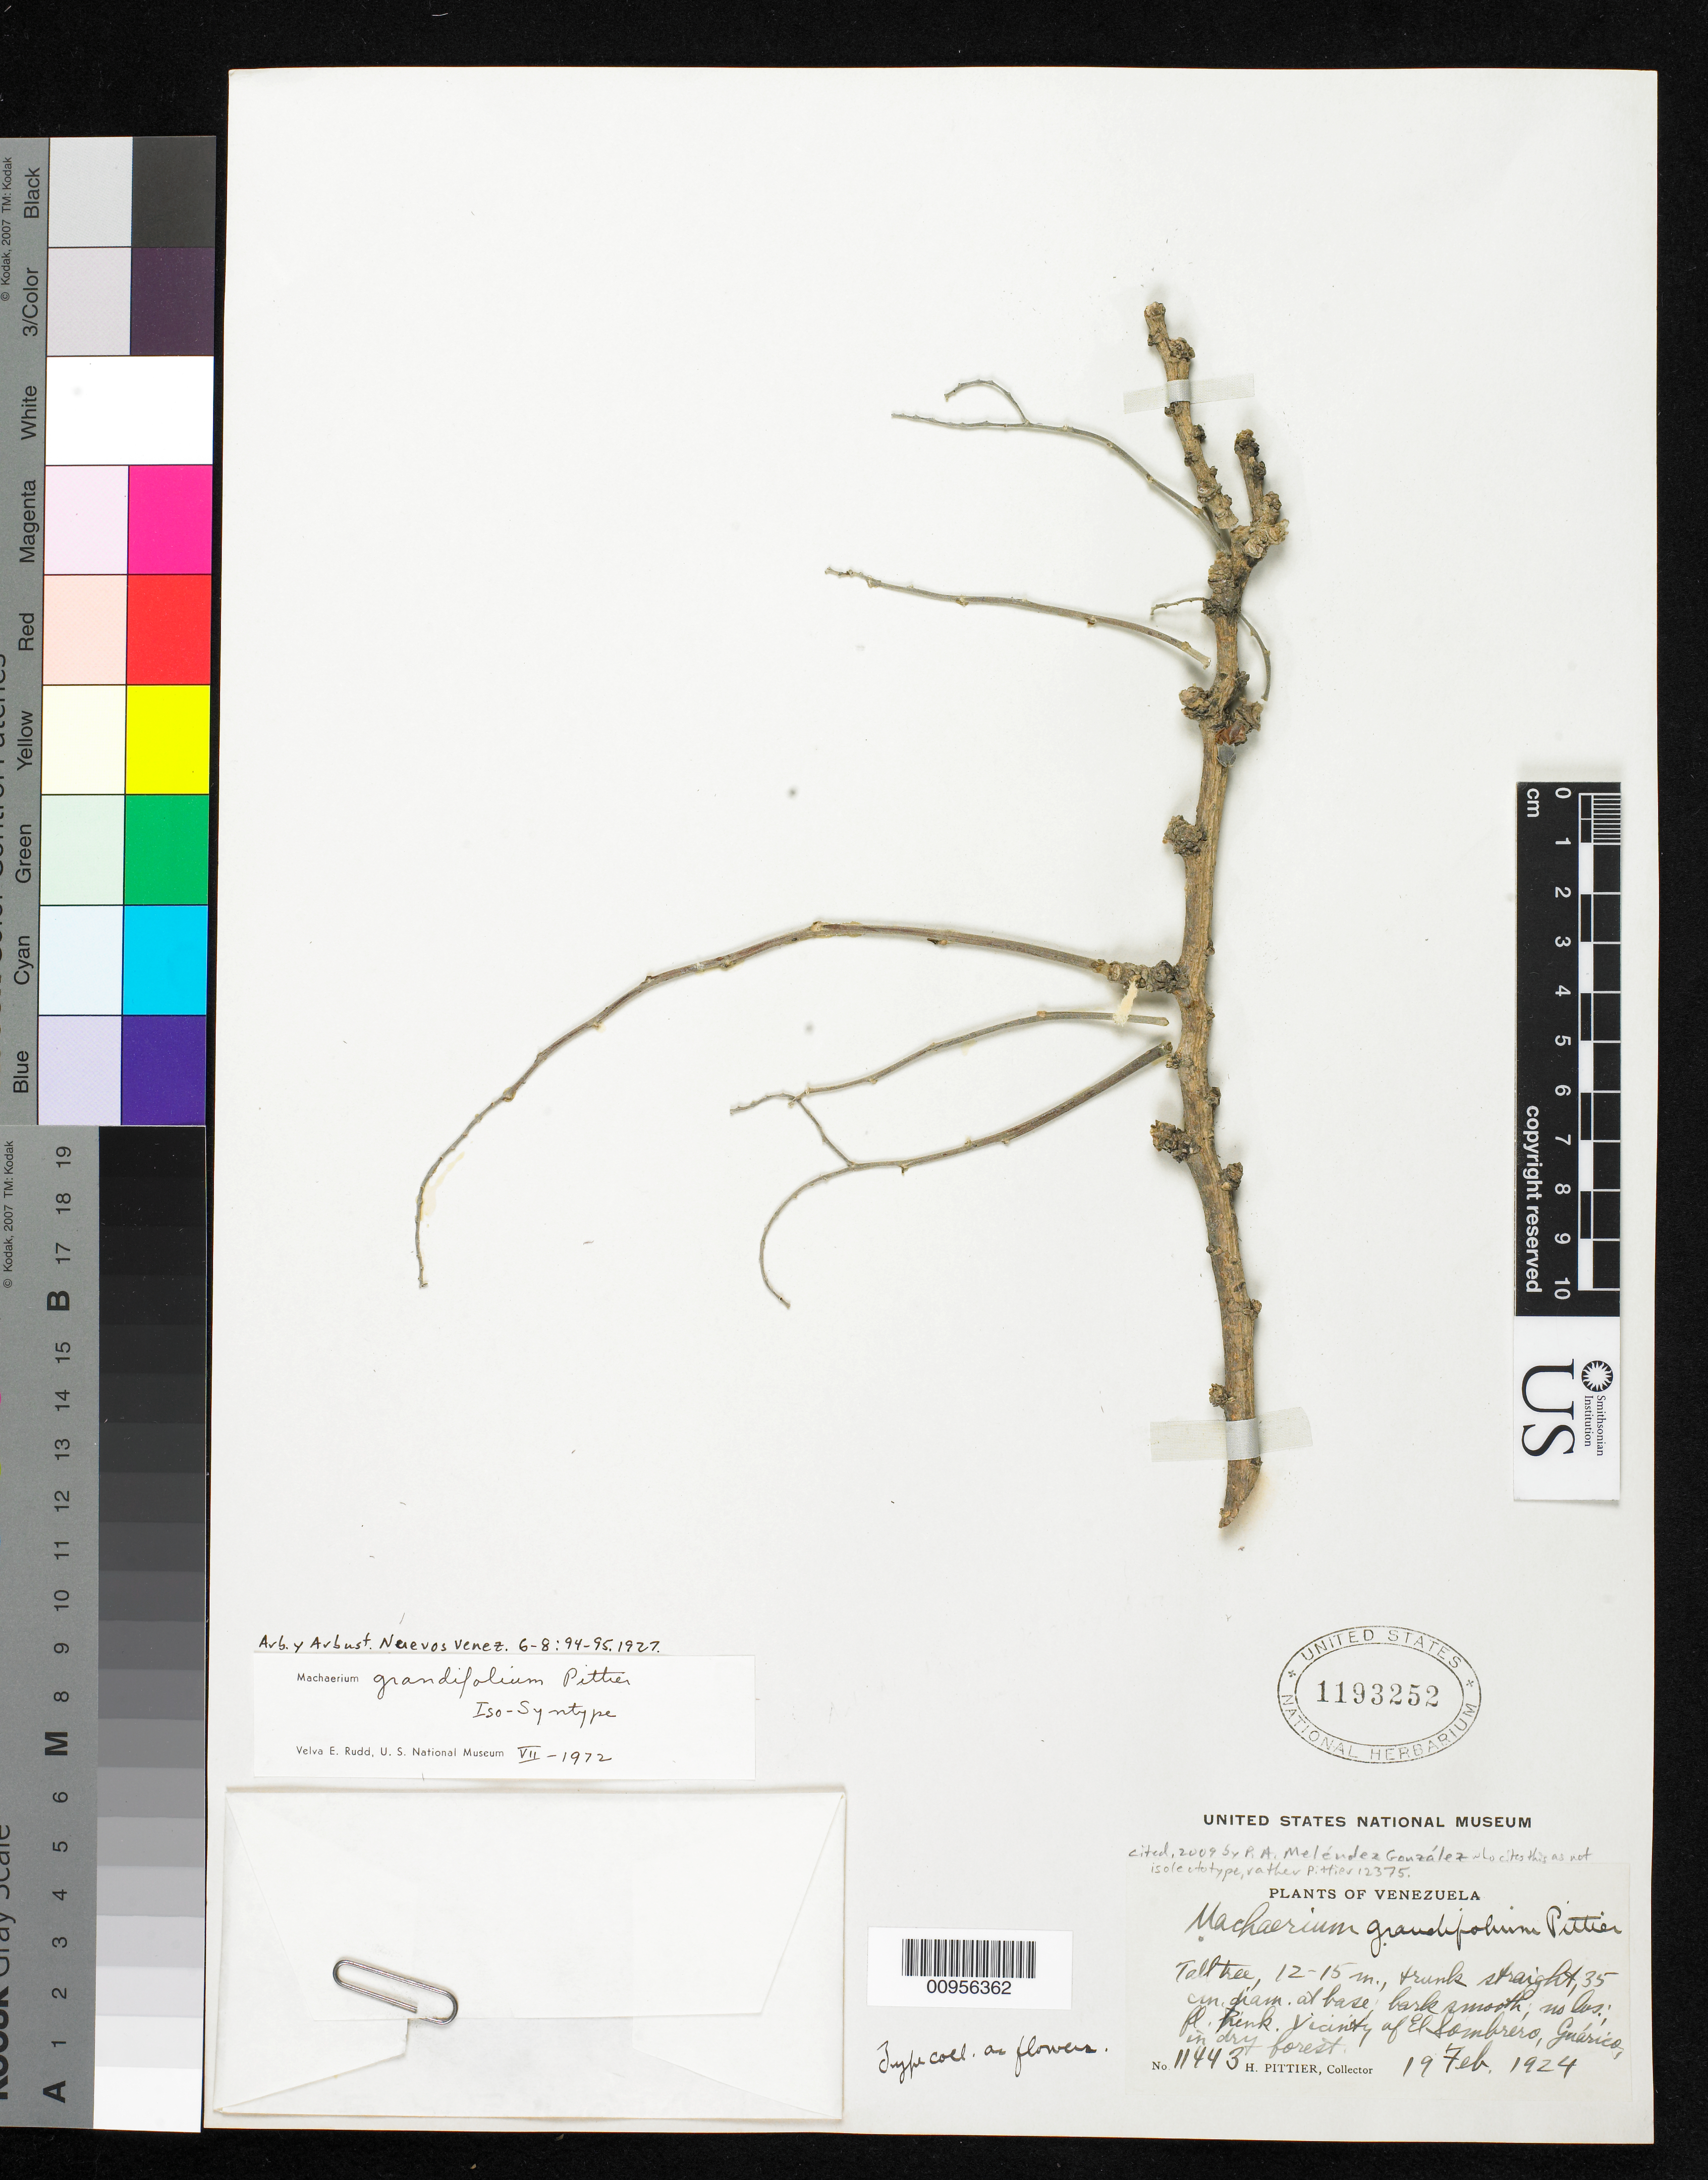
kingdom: Plantae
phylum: Tracheophyta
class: Magnoliopsida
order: Fabales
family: Fabaceae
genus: Machaerium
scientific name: Machaerium grandifolium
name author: Pittier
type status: Isosyntype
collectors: H. F. Pittier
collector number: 11443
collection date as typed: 19 Feb 1924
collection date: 1924-02-19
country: Venezuela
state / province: Guárico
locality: Vicinity of El Sombrero, Guárico.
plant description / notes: Flowering syntype.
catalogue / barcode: US 1193252